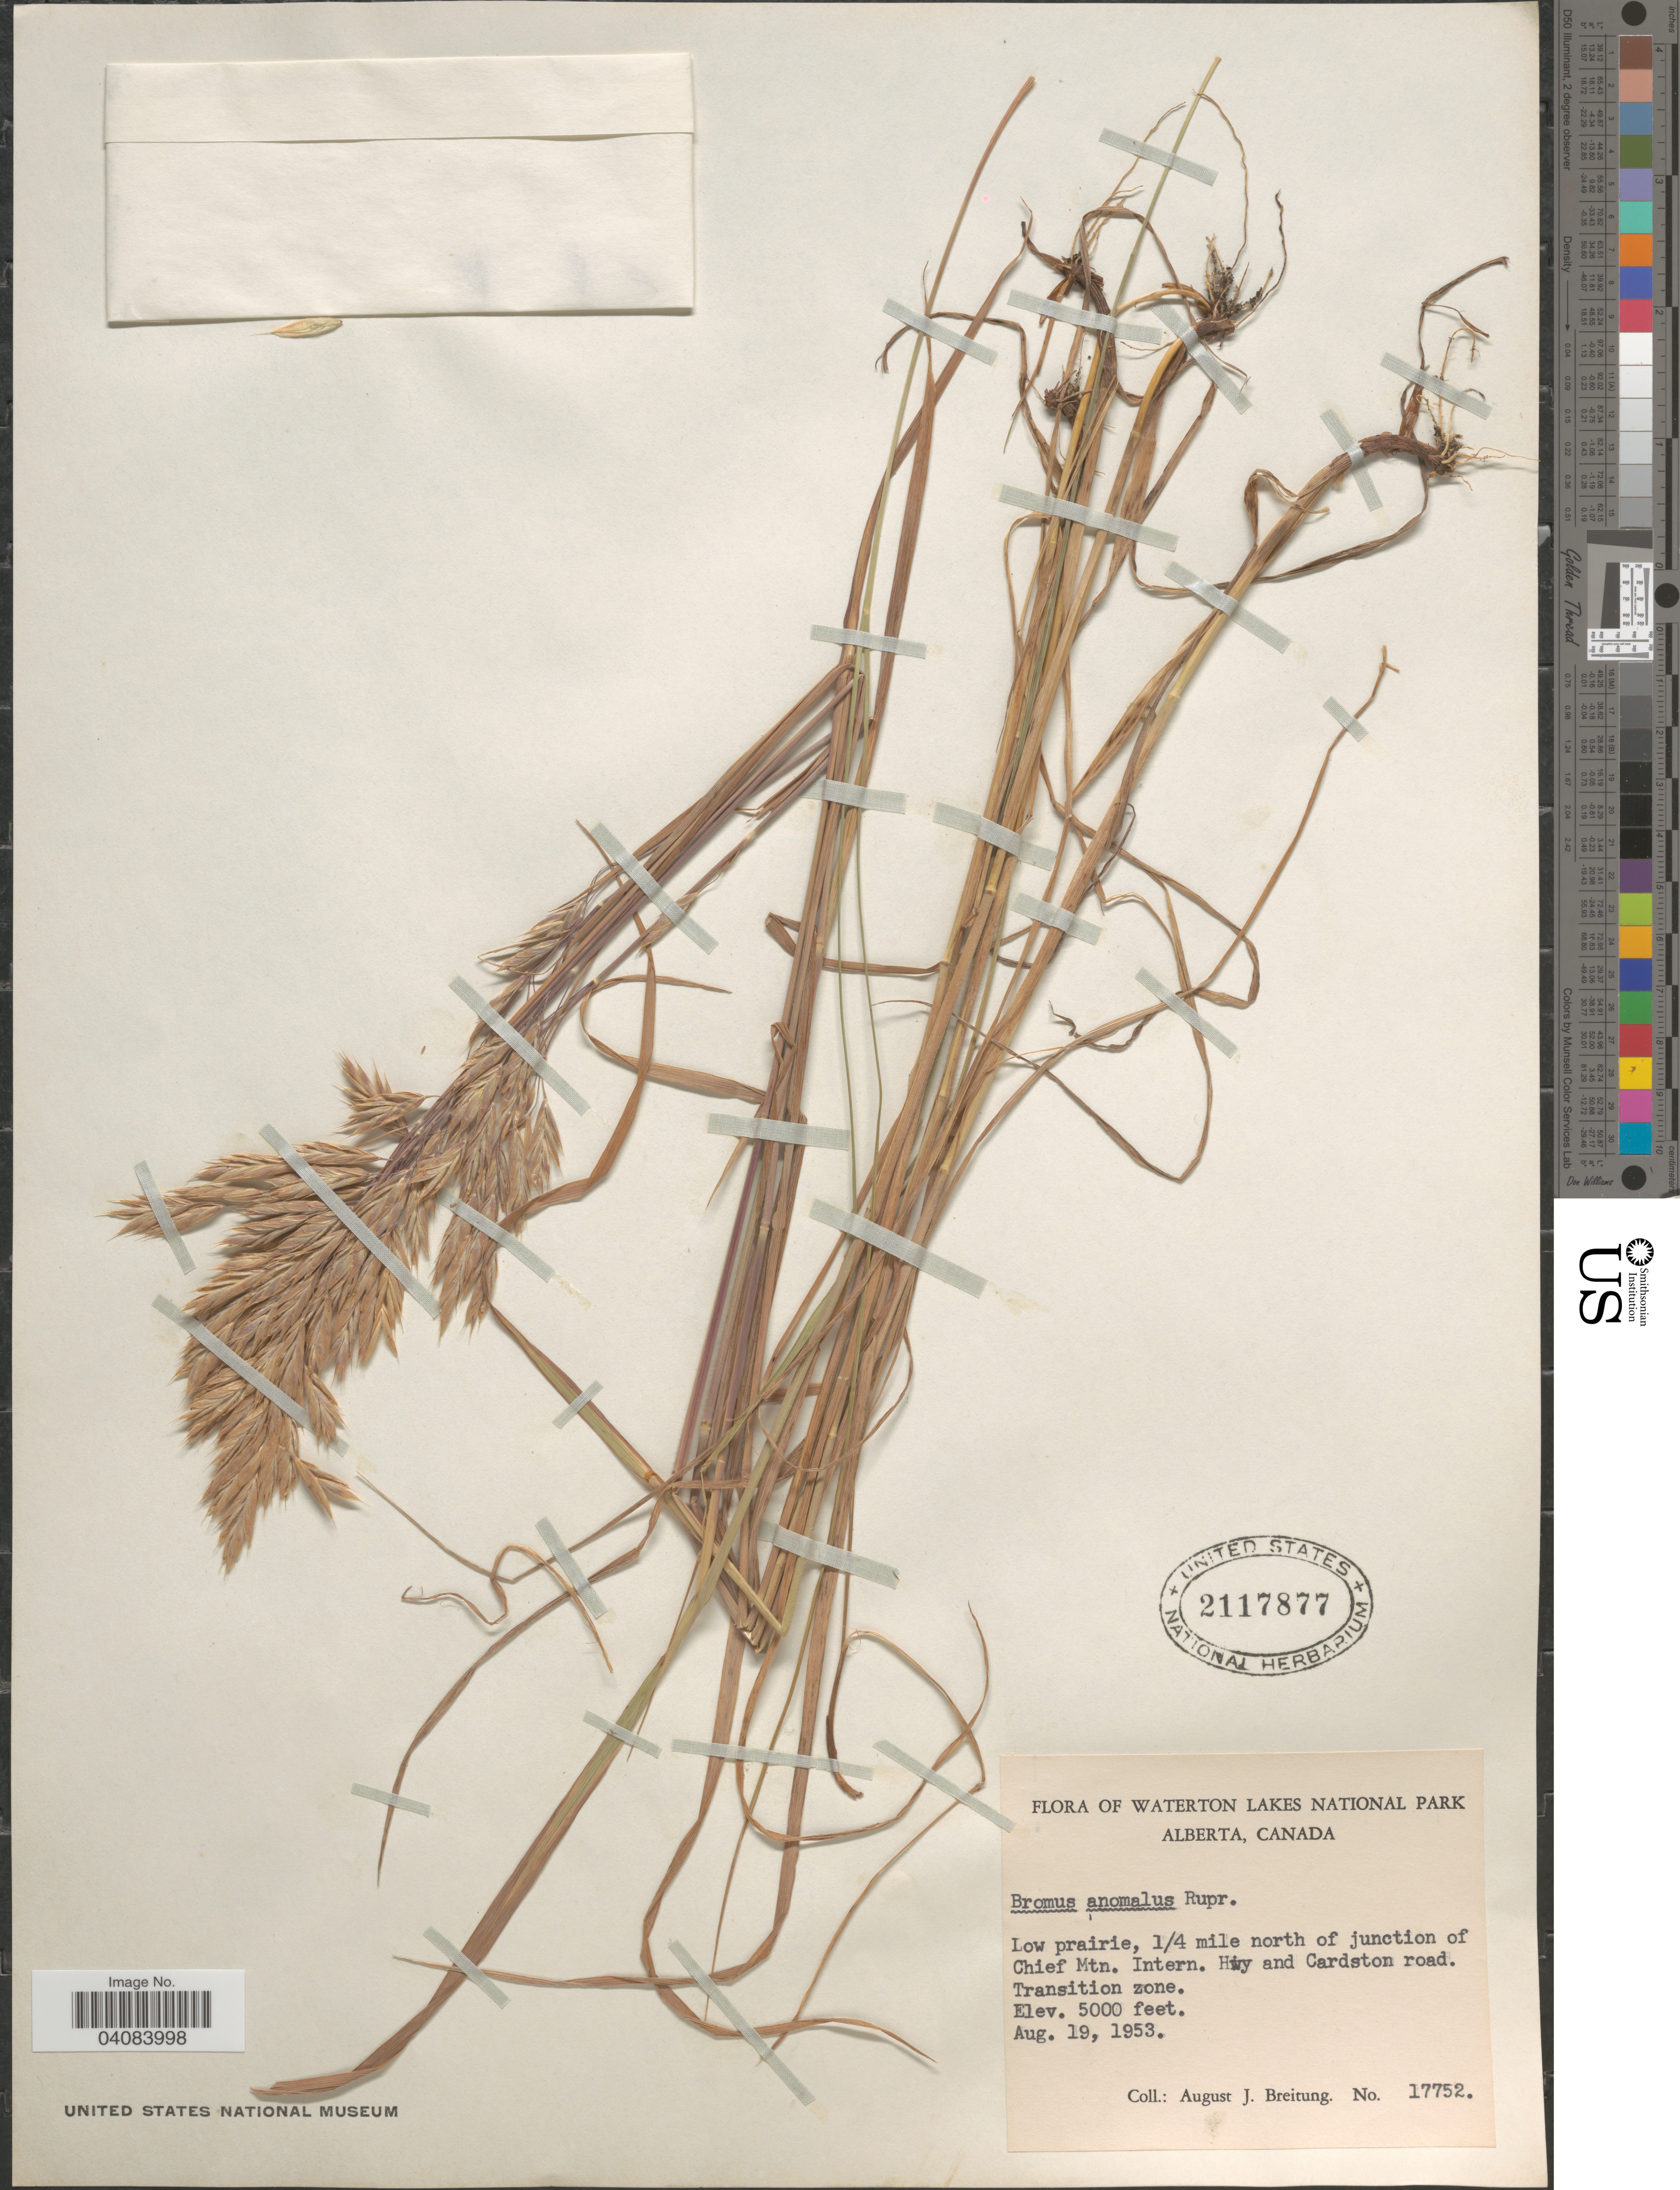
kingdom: Plantae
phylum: Tracheophyta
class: Liliopsida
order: Poales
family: Poaceae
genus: Bromus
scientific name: Bromus porteri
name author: (J.M. Coult.) Nash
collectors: A. Breitung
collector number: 17752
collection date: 1953-08-19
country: Canada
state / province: Alberta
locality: Waterton Lakes National Park. Low prairie, 1/4 mile north of junction of Chief Mtn. Intern. Hwy and Cardston road. Transition zone.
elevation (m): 1524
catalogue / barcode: US 2117877